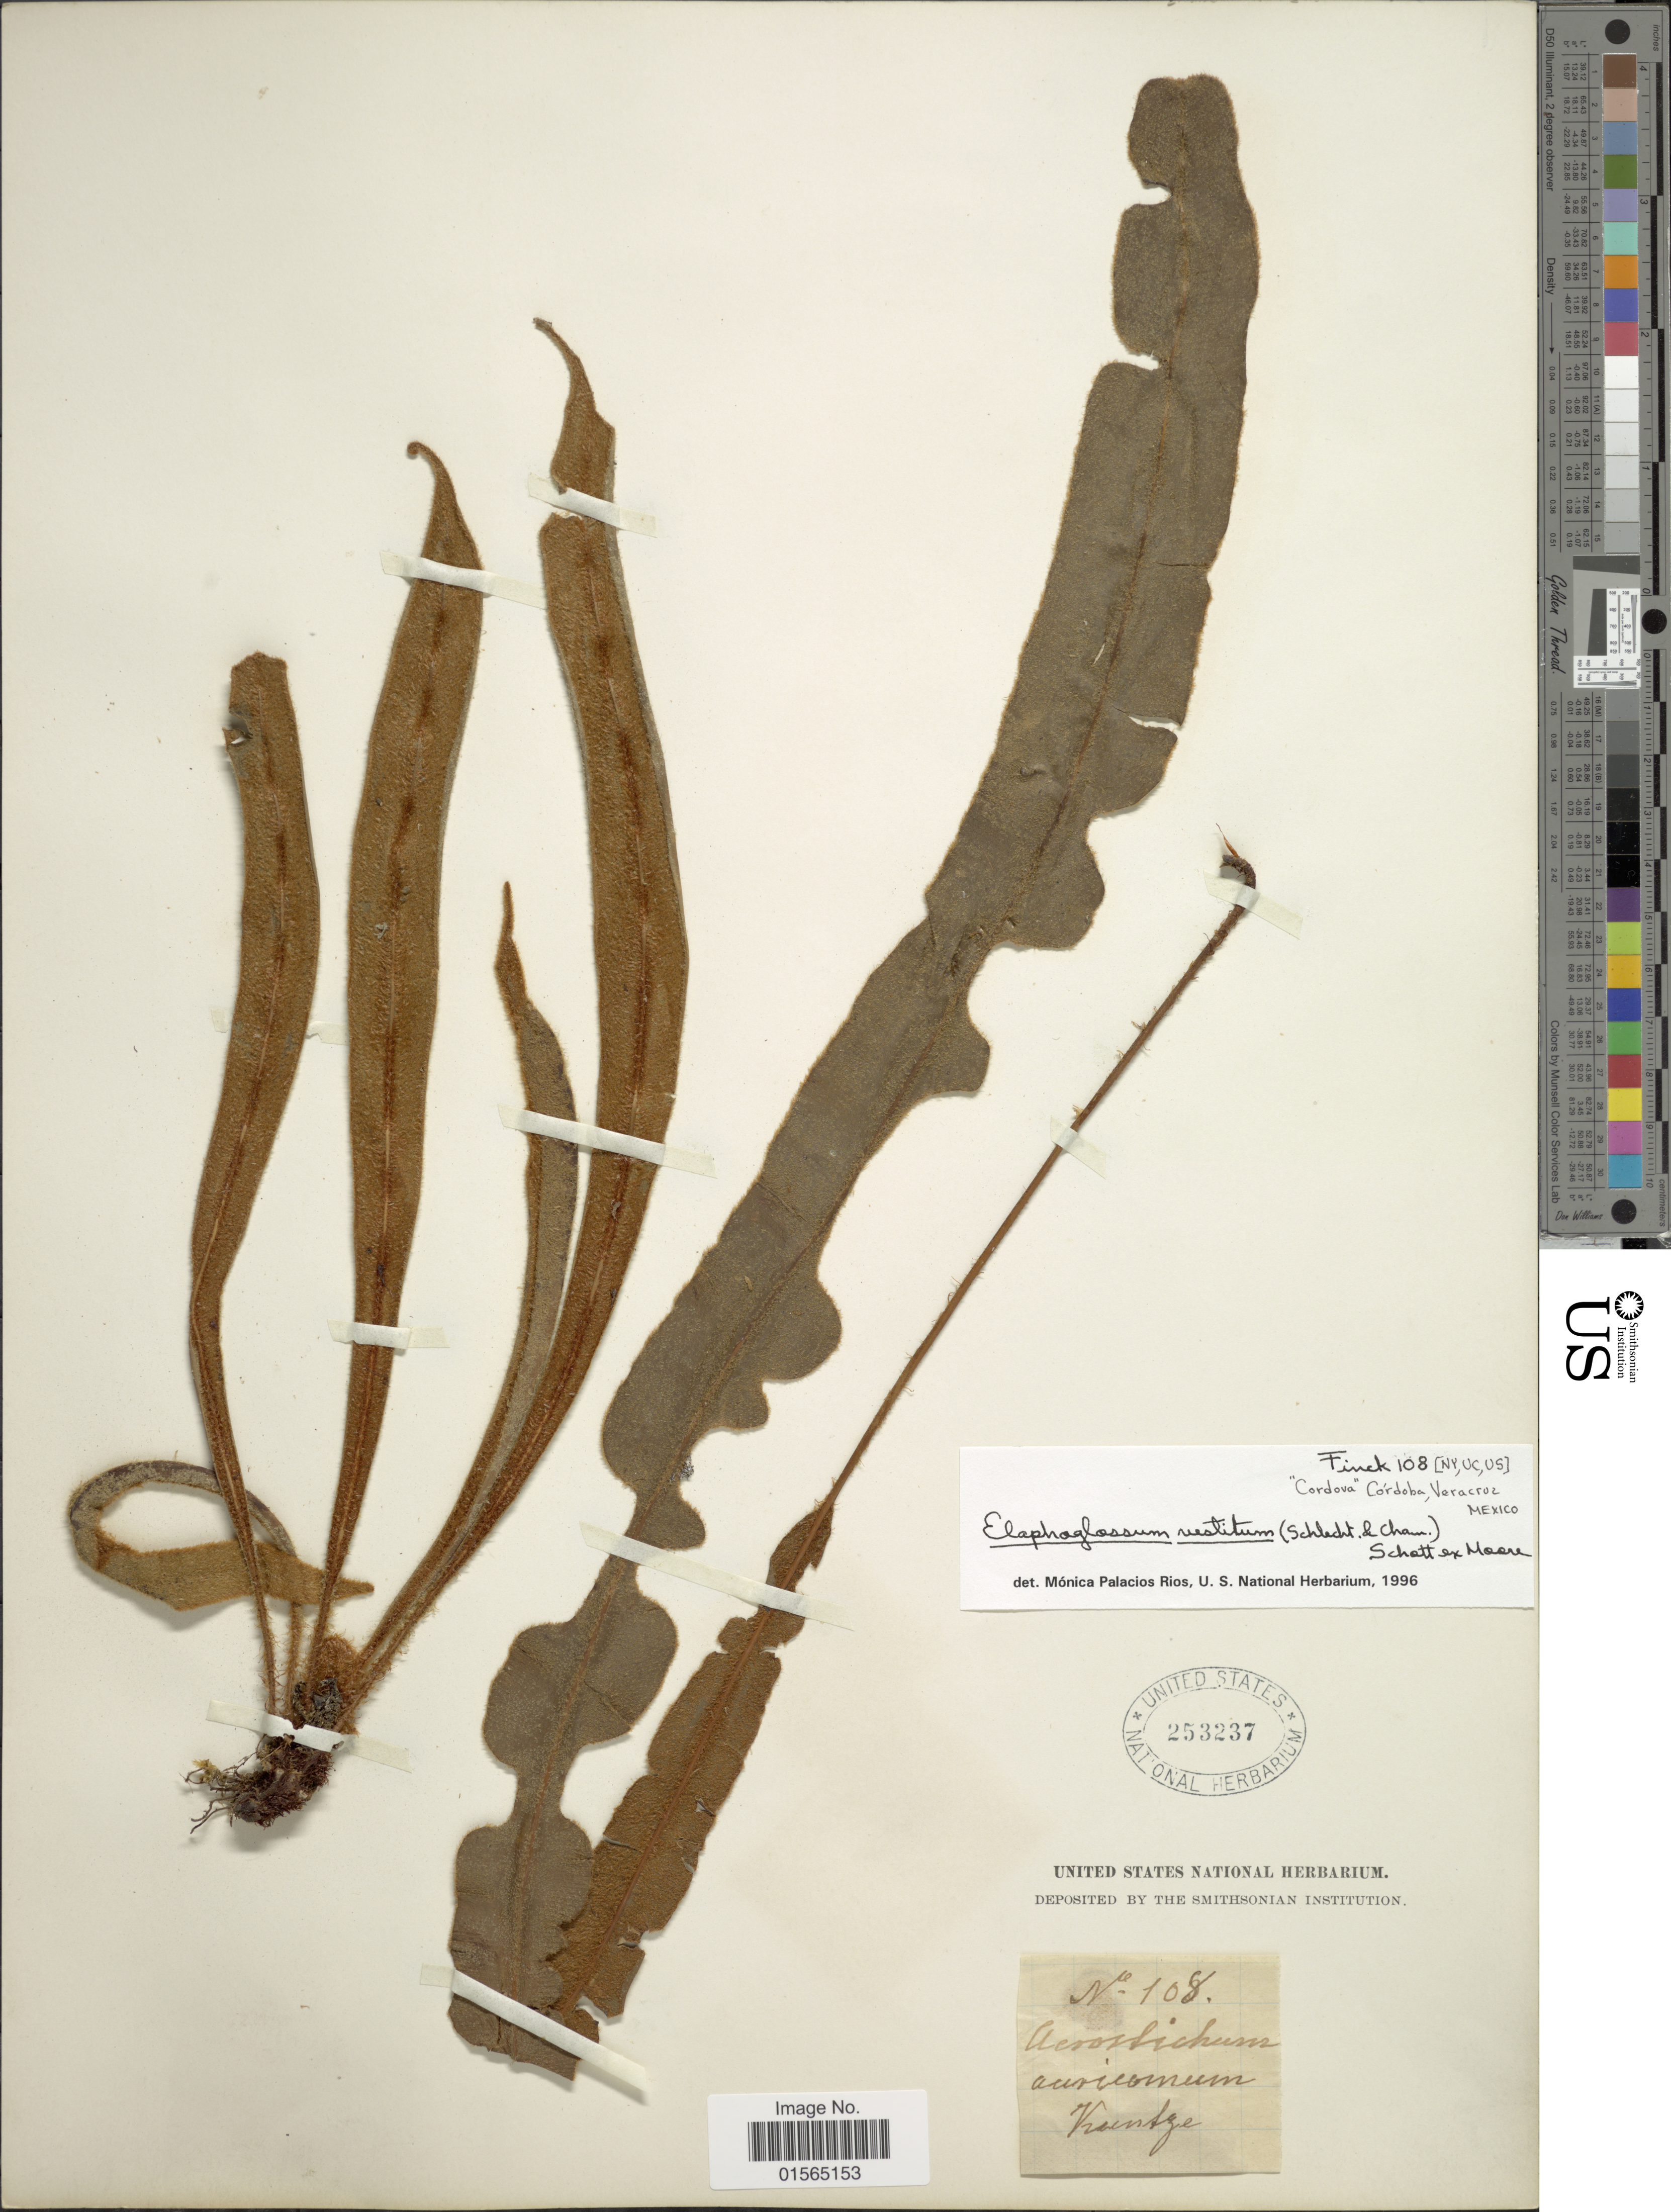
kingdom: Plantae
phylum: Tracheophyta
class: Polypodiopsida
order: Polypodiales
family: Dryopteridaceae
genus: Elaphoglossum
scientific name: Elaphoglossum vestitum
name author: (Schltdl. & Cham.) Schott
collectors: Kuntze, --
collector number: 108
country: Mexico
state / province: Veracruz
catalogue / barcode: US 253237